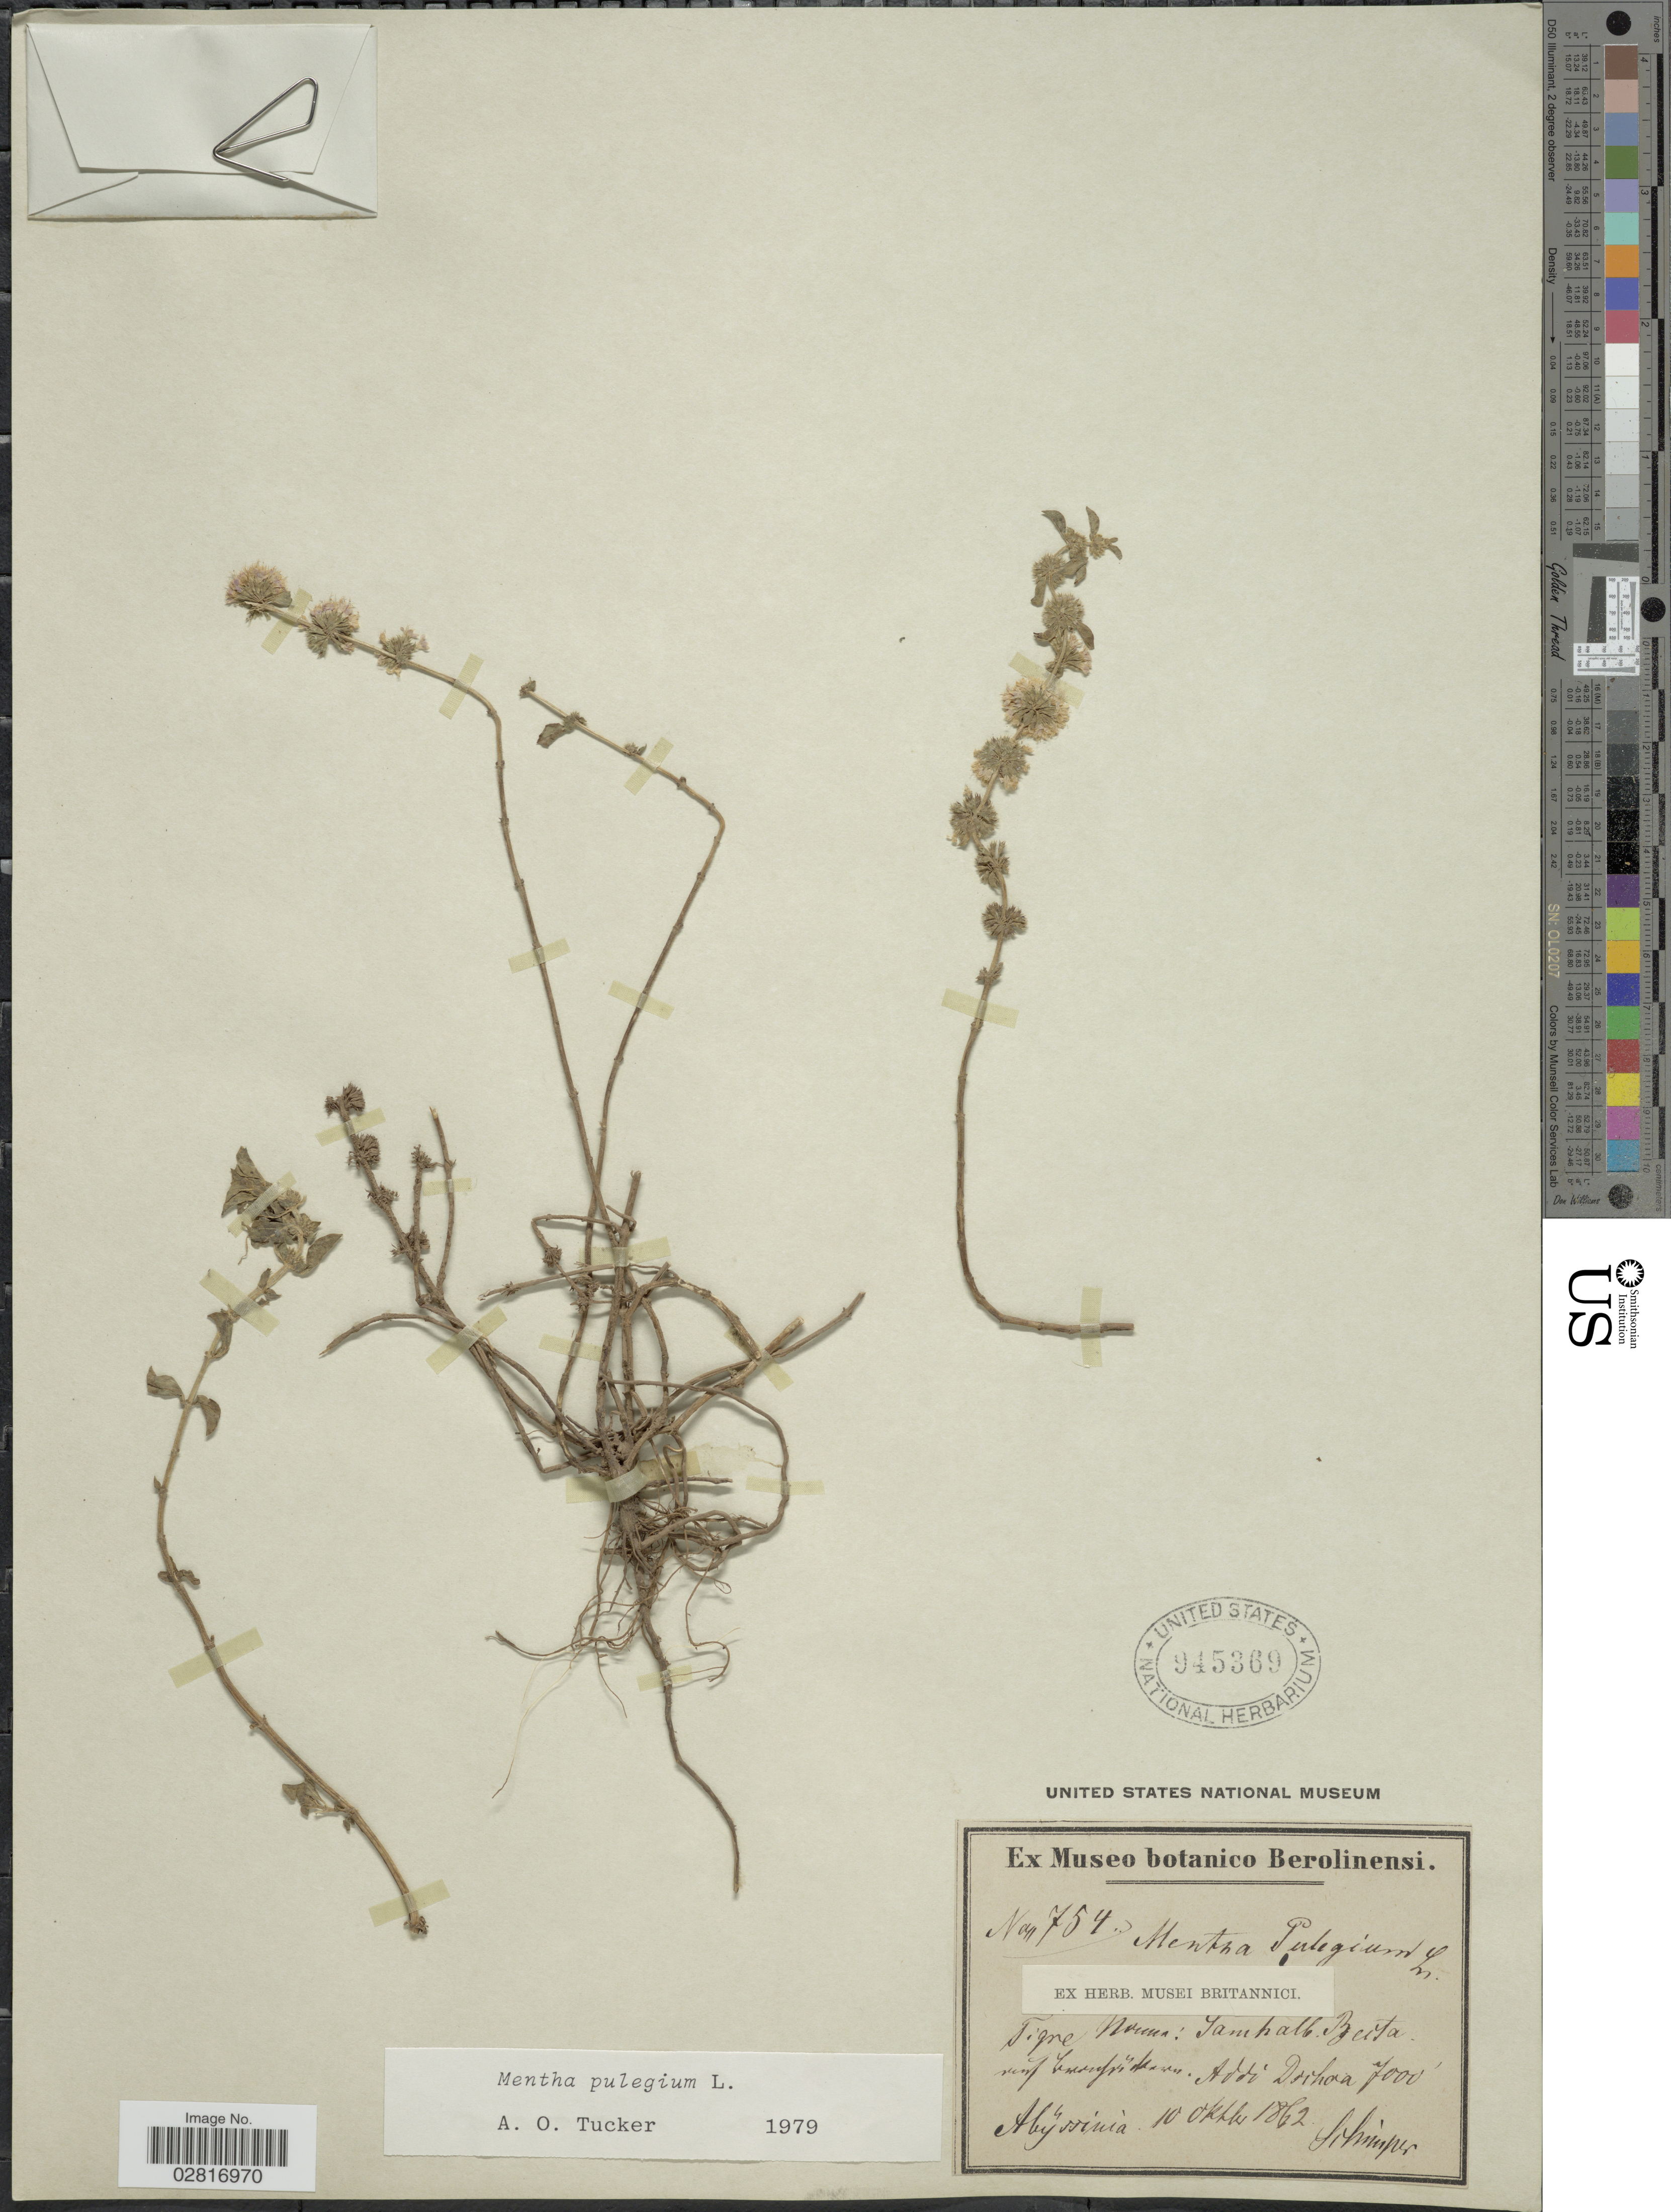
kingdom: Plantae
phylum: Tracheophyta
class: Magnoliopsida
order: Lamiales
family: Lamiaceae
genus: Mentha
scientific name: Mentha pulegium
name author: L.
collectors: -. Schimper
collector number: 754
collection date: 1862-10-10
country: Eritrea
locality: Tigre Nouma: Gamhalb Berta verf [illegible text], Addi Dschoa, Abÿssinia.[interpreted]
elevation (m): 2134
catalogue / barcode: US 945369